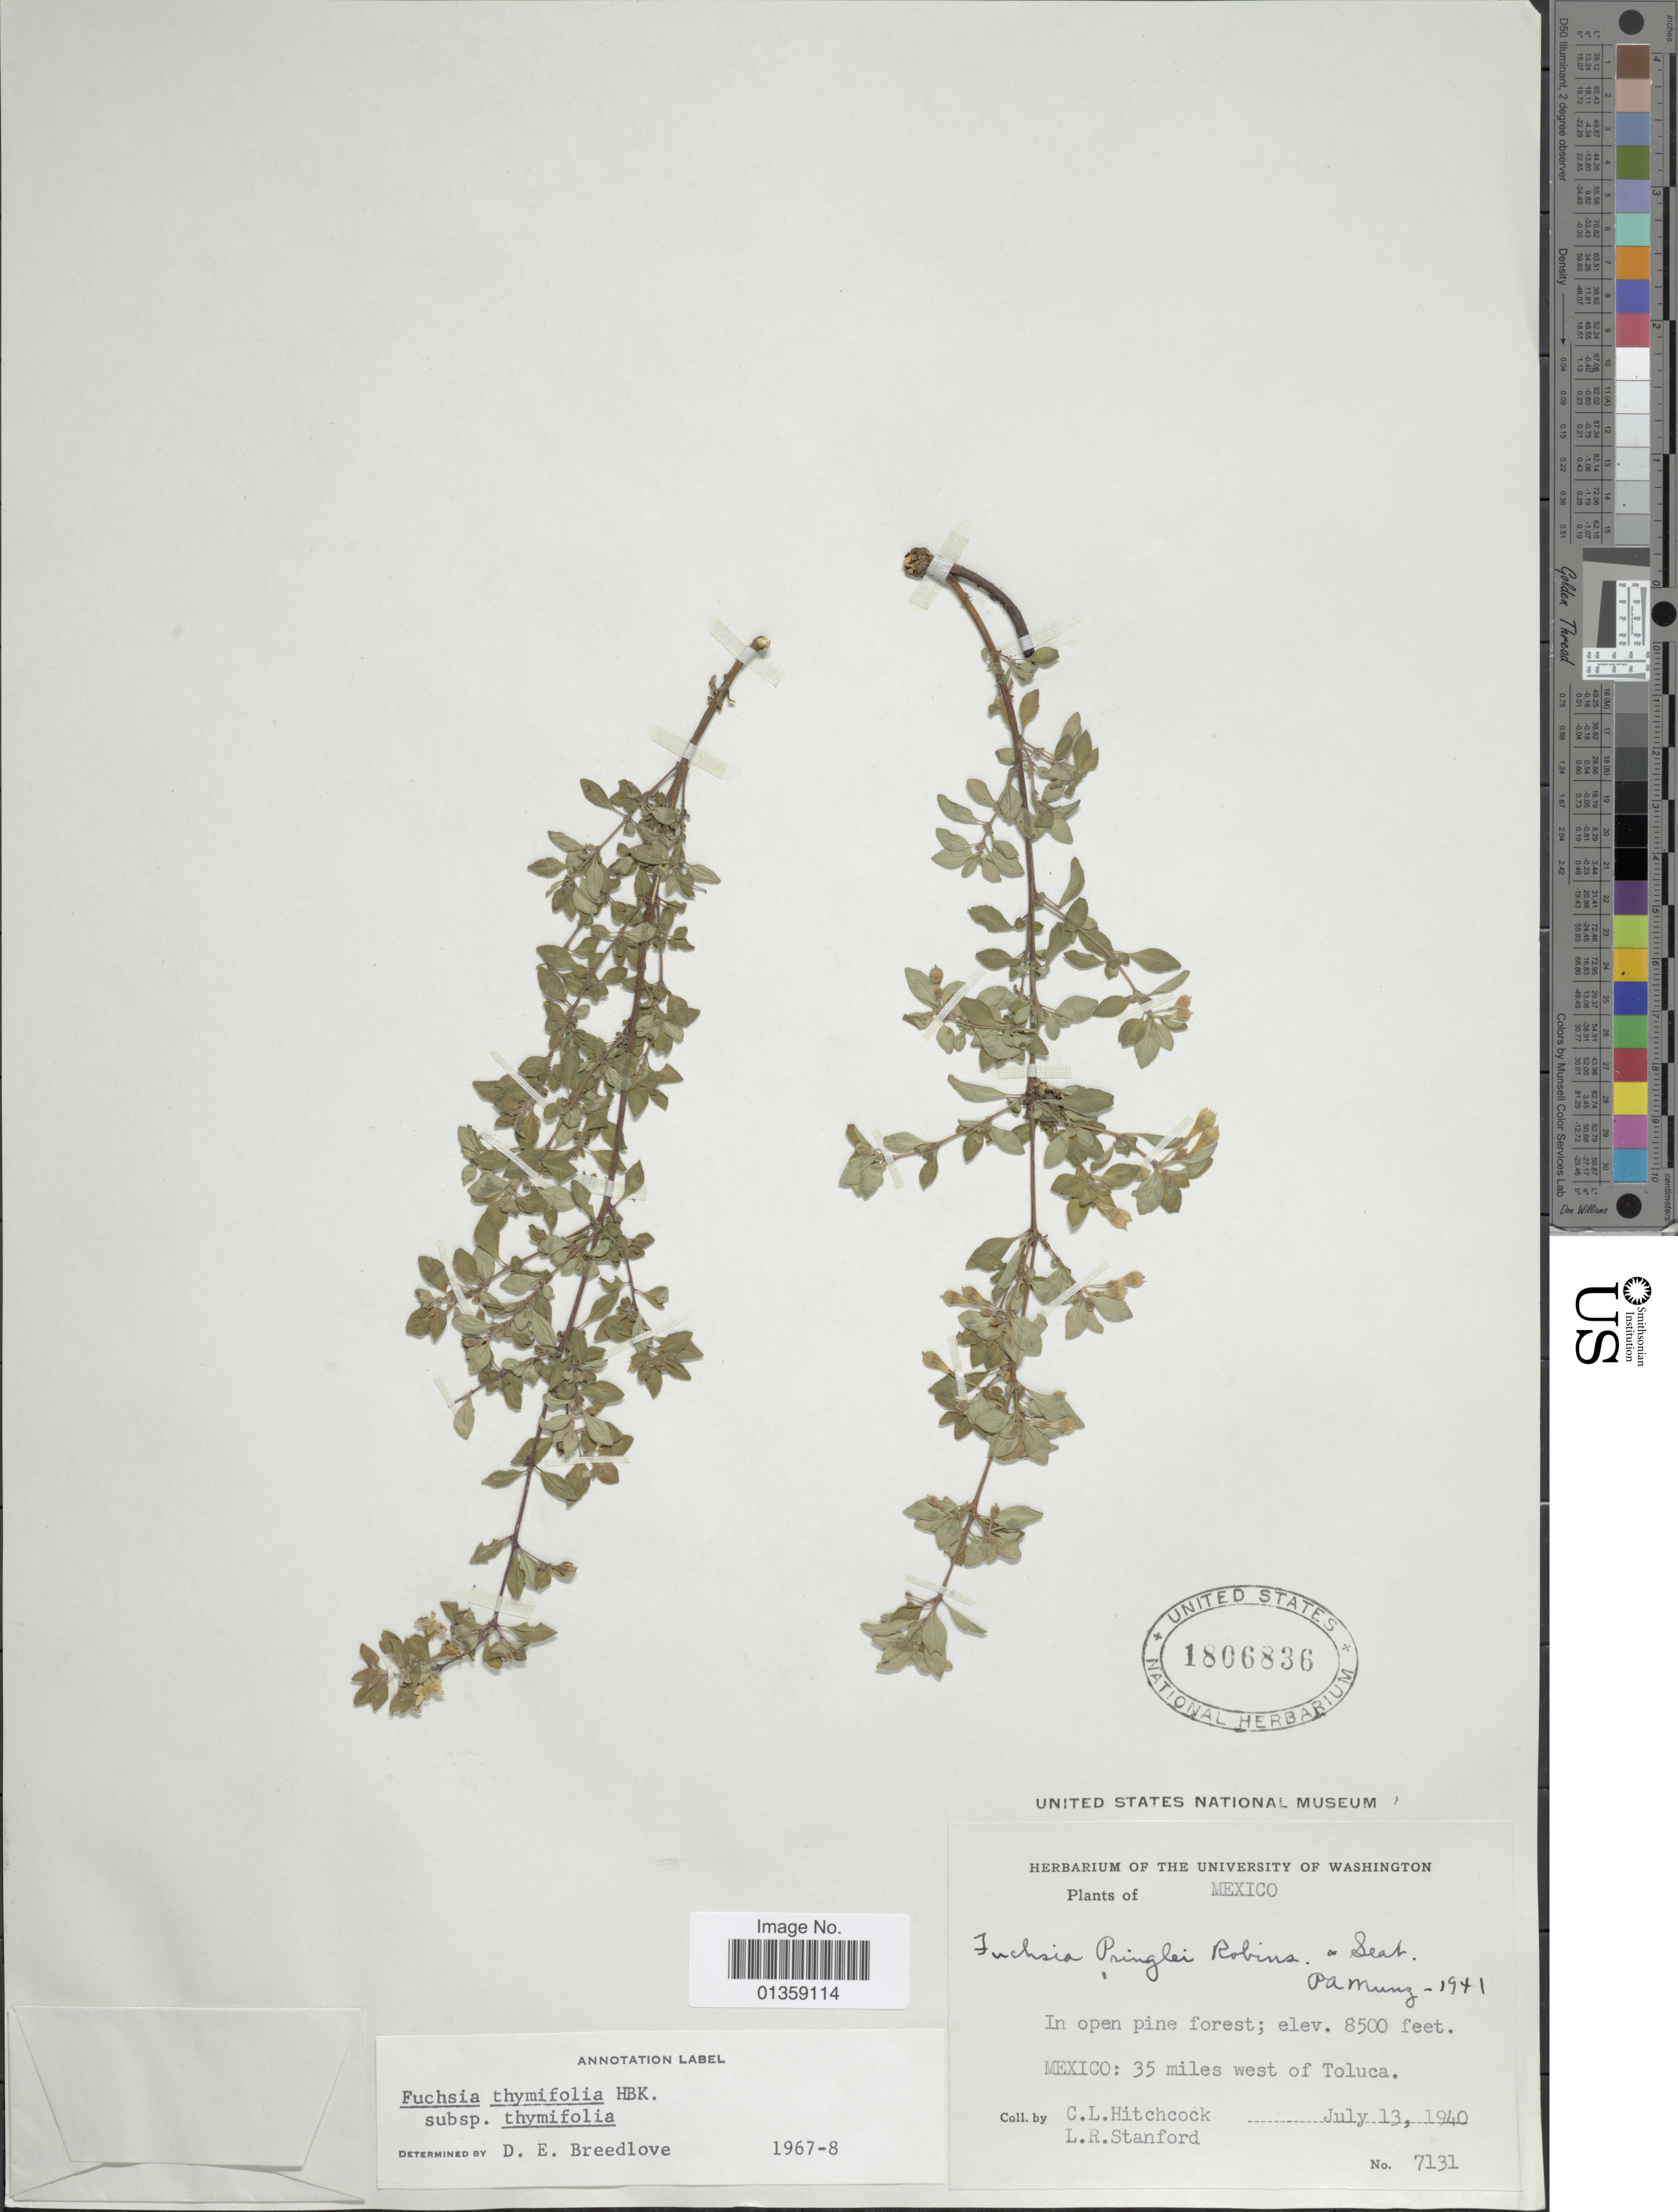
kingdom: Plantae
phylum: Tracheophyta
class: Magnoliopsida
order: Myrtales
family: Onagraceae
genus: Fuchsia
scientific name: Fuchsia thymifolia subsp. thymifolia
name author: Kunth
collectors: C. L. Hitchcock & L. R. Stanford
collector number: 7131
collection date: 1940-07-13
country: Mexico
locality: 35 miles west of Toluca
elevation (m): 2591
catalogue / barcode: US 1806836